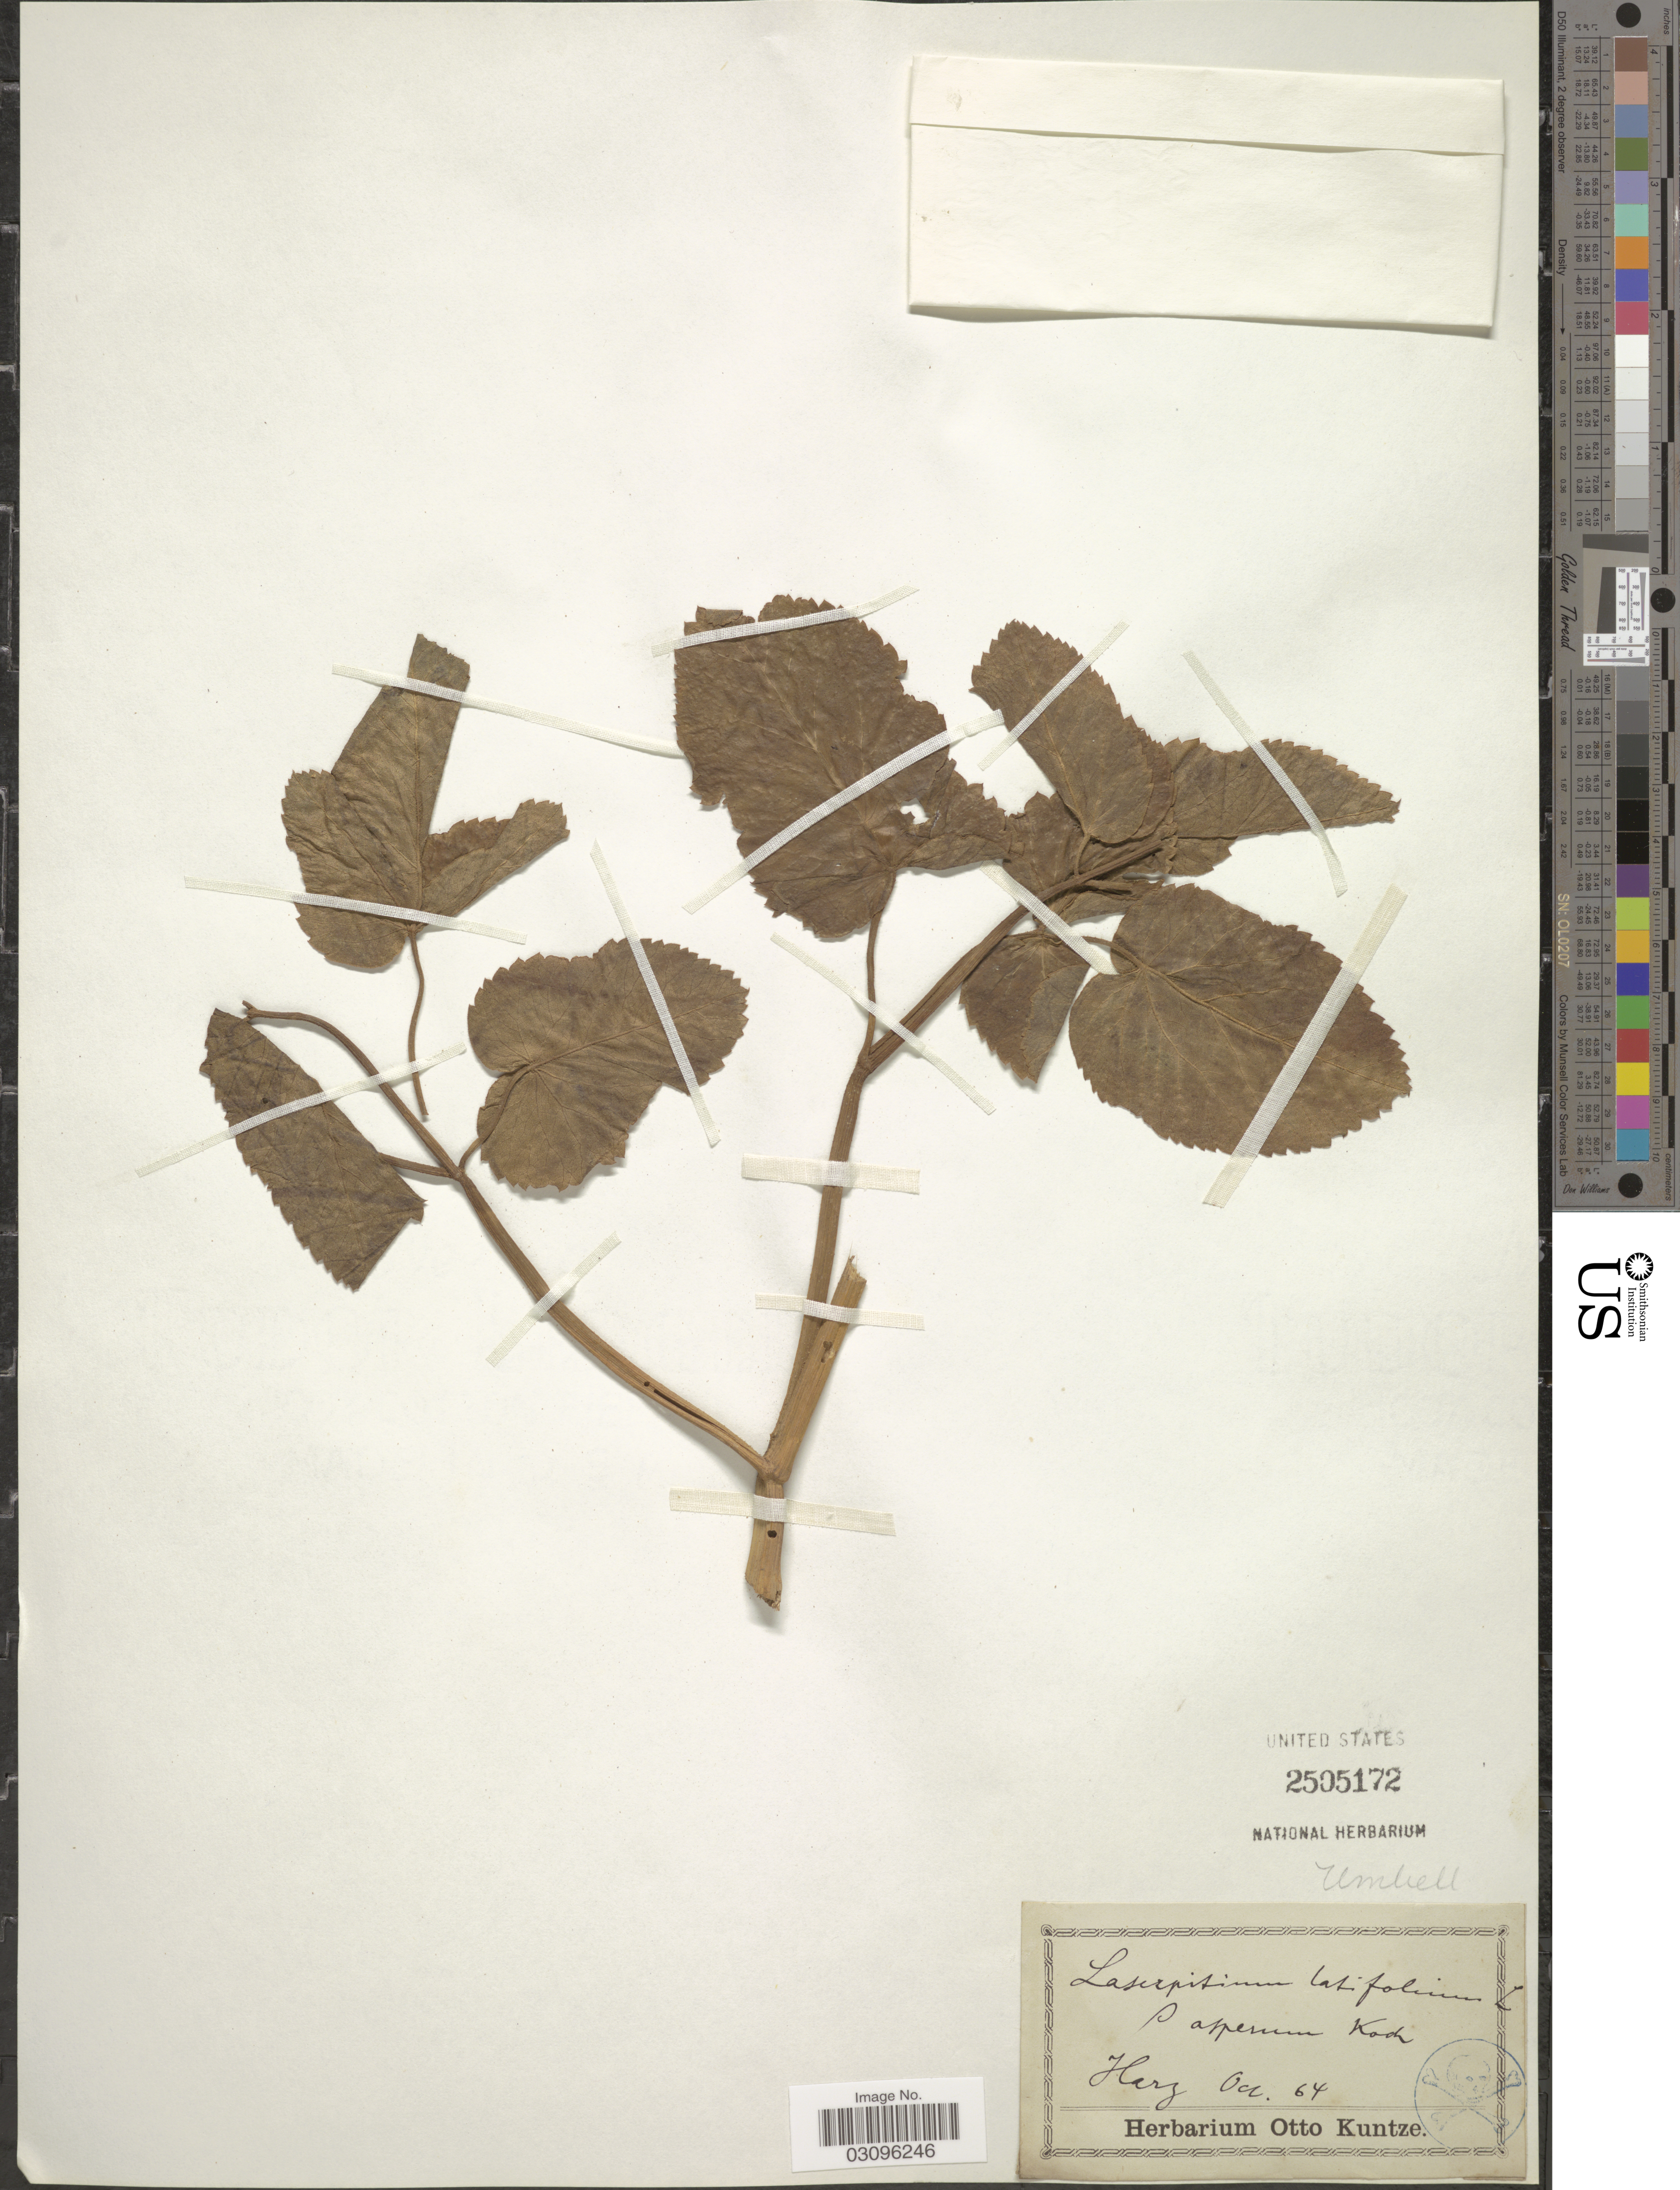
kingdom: Plantae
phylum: Tracheophyta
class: Magnoliopsida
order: Apiales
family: Apiaceae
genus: Laserpitium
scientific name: Laserpitium latifolium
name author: L.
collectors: -. Harz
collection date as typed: Transcribed d/m/y: /10/64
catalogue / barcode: US 2505172